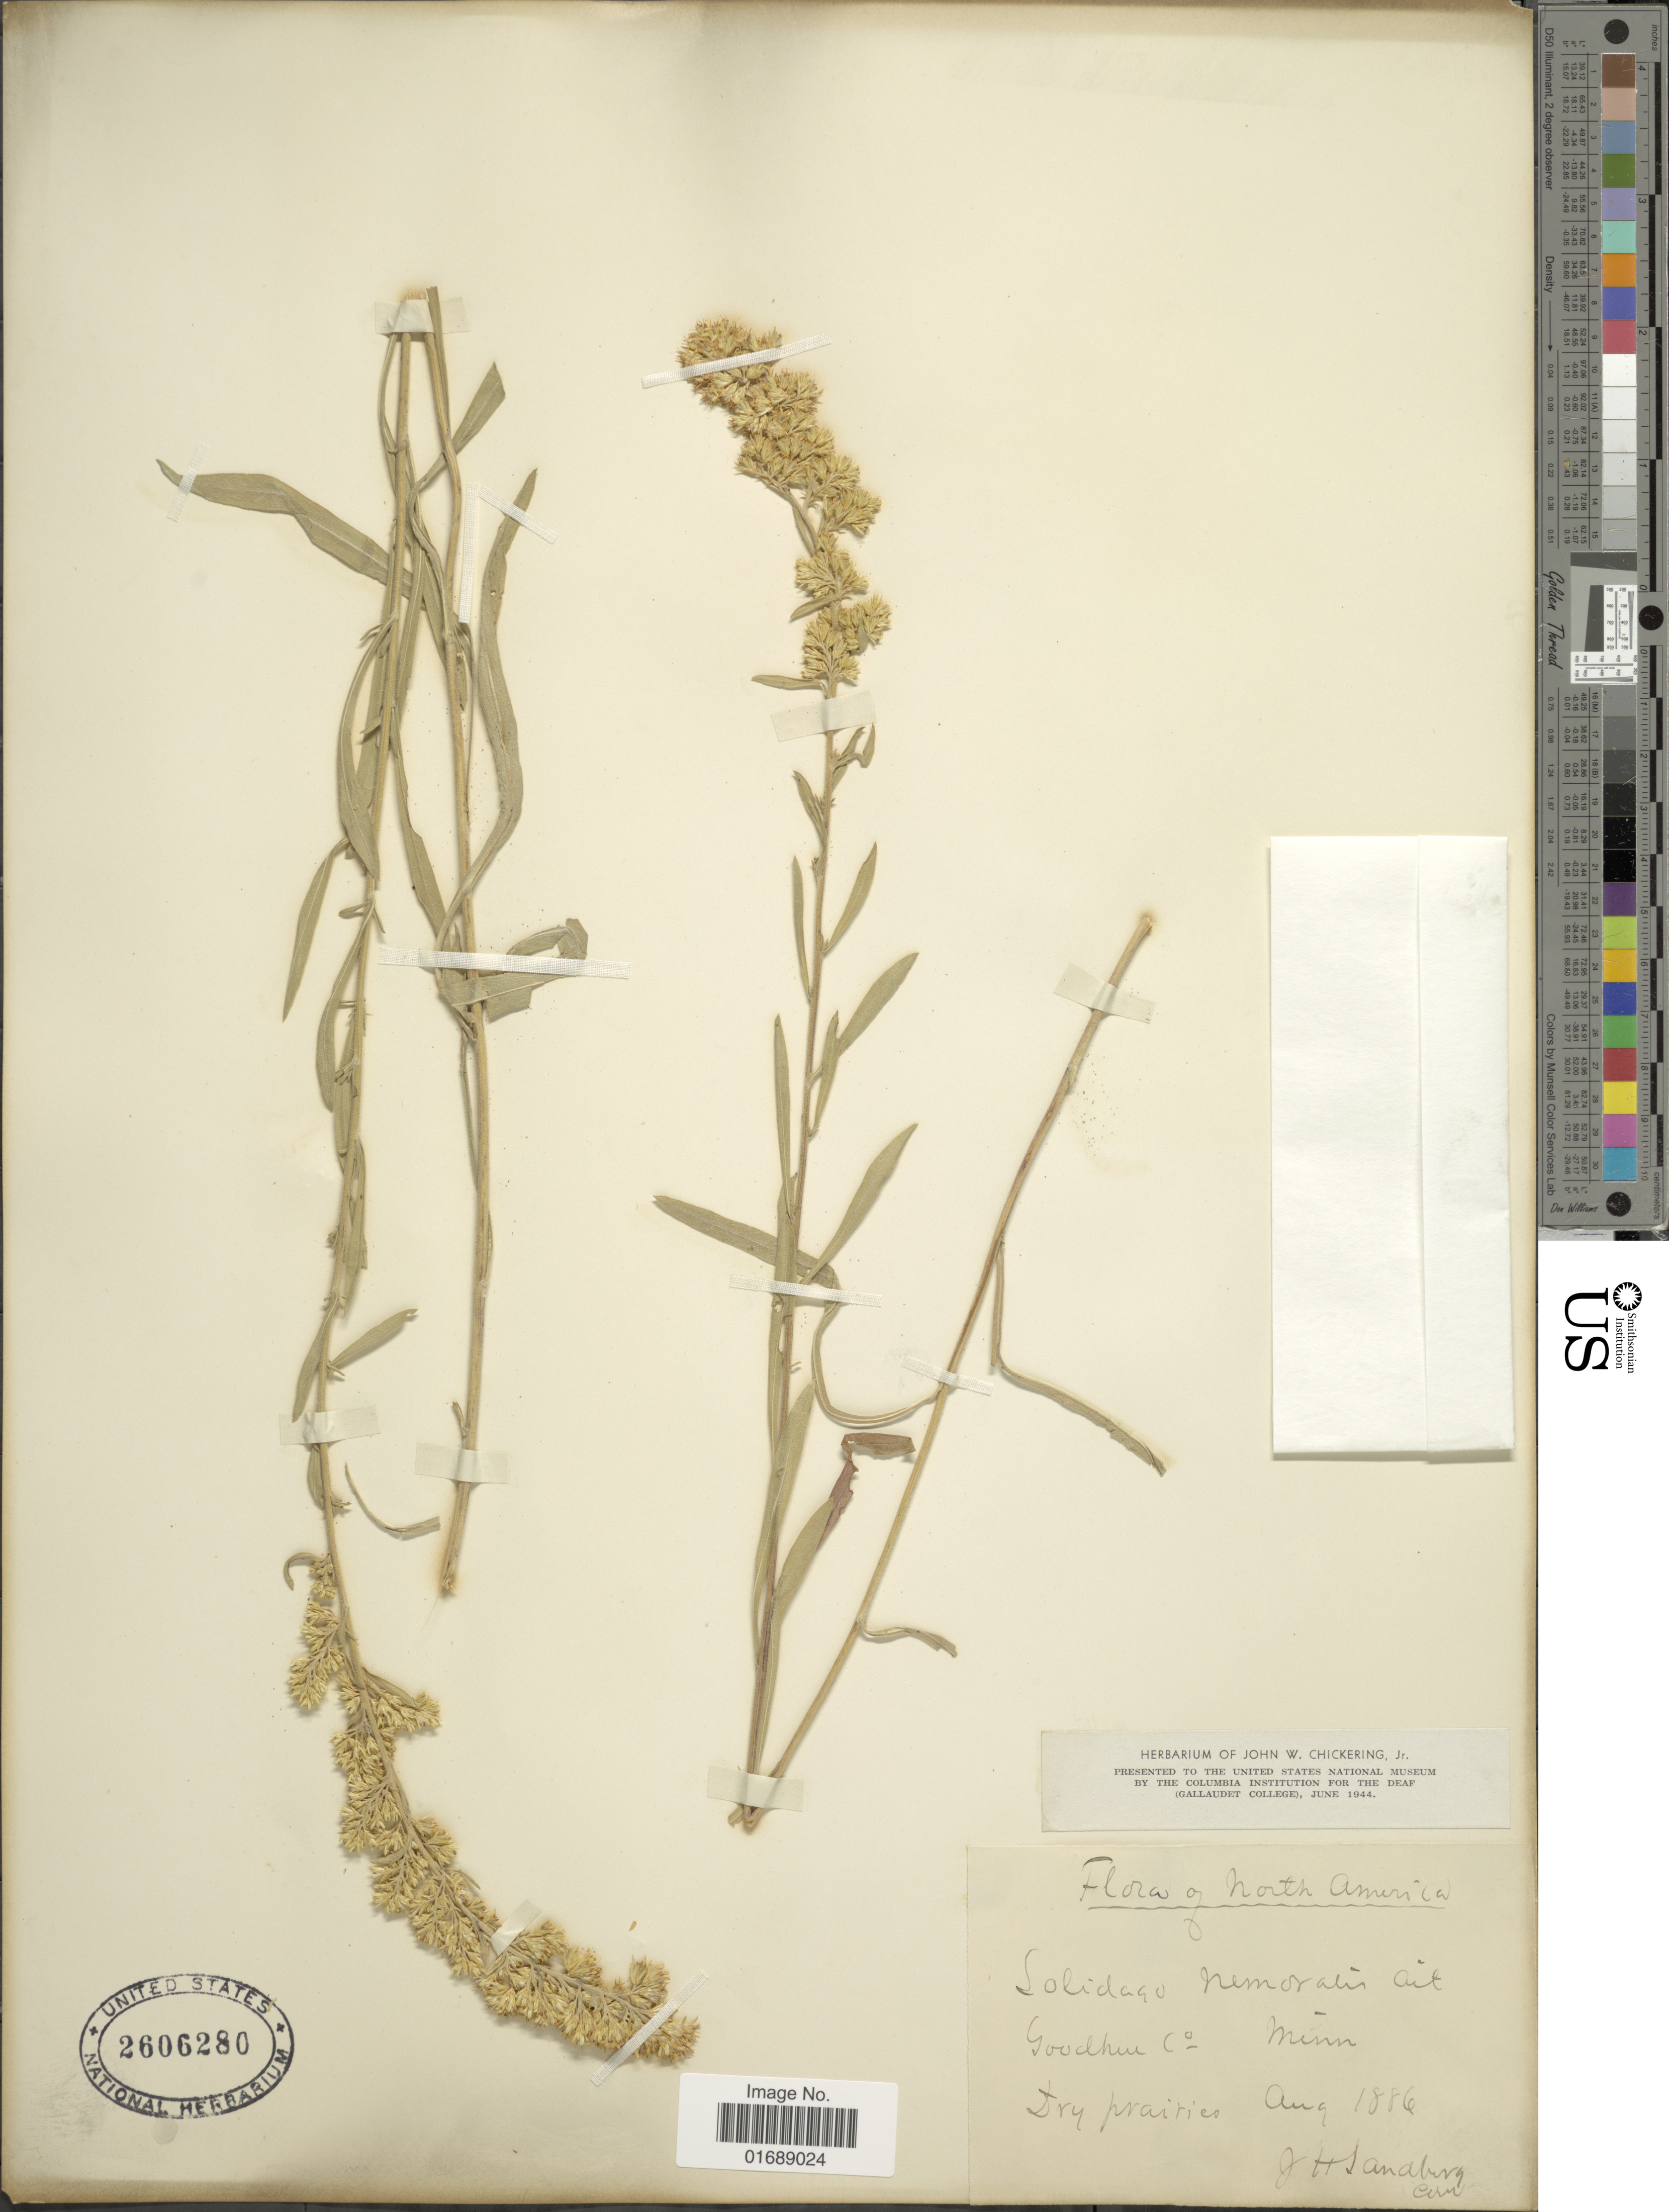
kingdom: Plantae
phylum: Tracheophyta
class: Magnoliopsida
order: Asterales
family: Asteraceae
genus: Solidago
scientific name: Solidago nemoralis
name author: Aiton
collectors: J. H. Sandberg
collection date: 1886-08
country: United States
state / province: Minnesota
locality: Goodhu Co.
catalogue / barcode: US 2606280